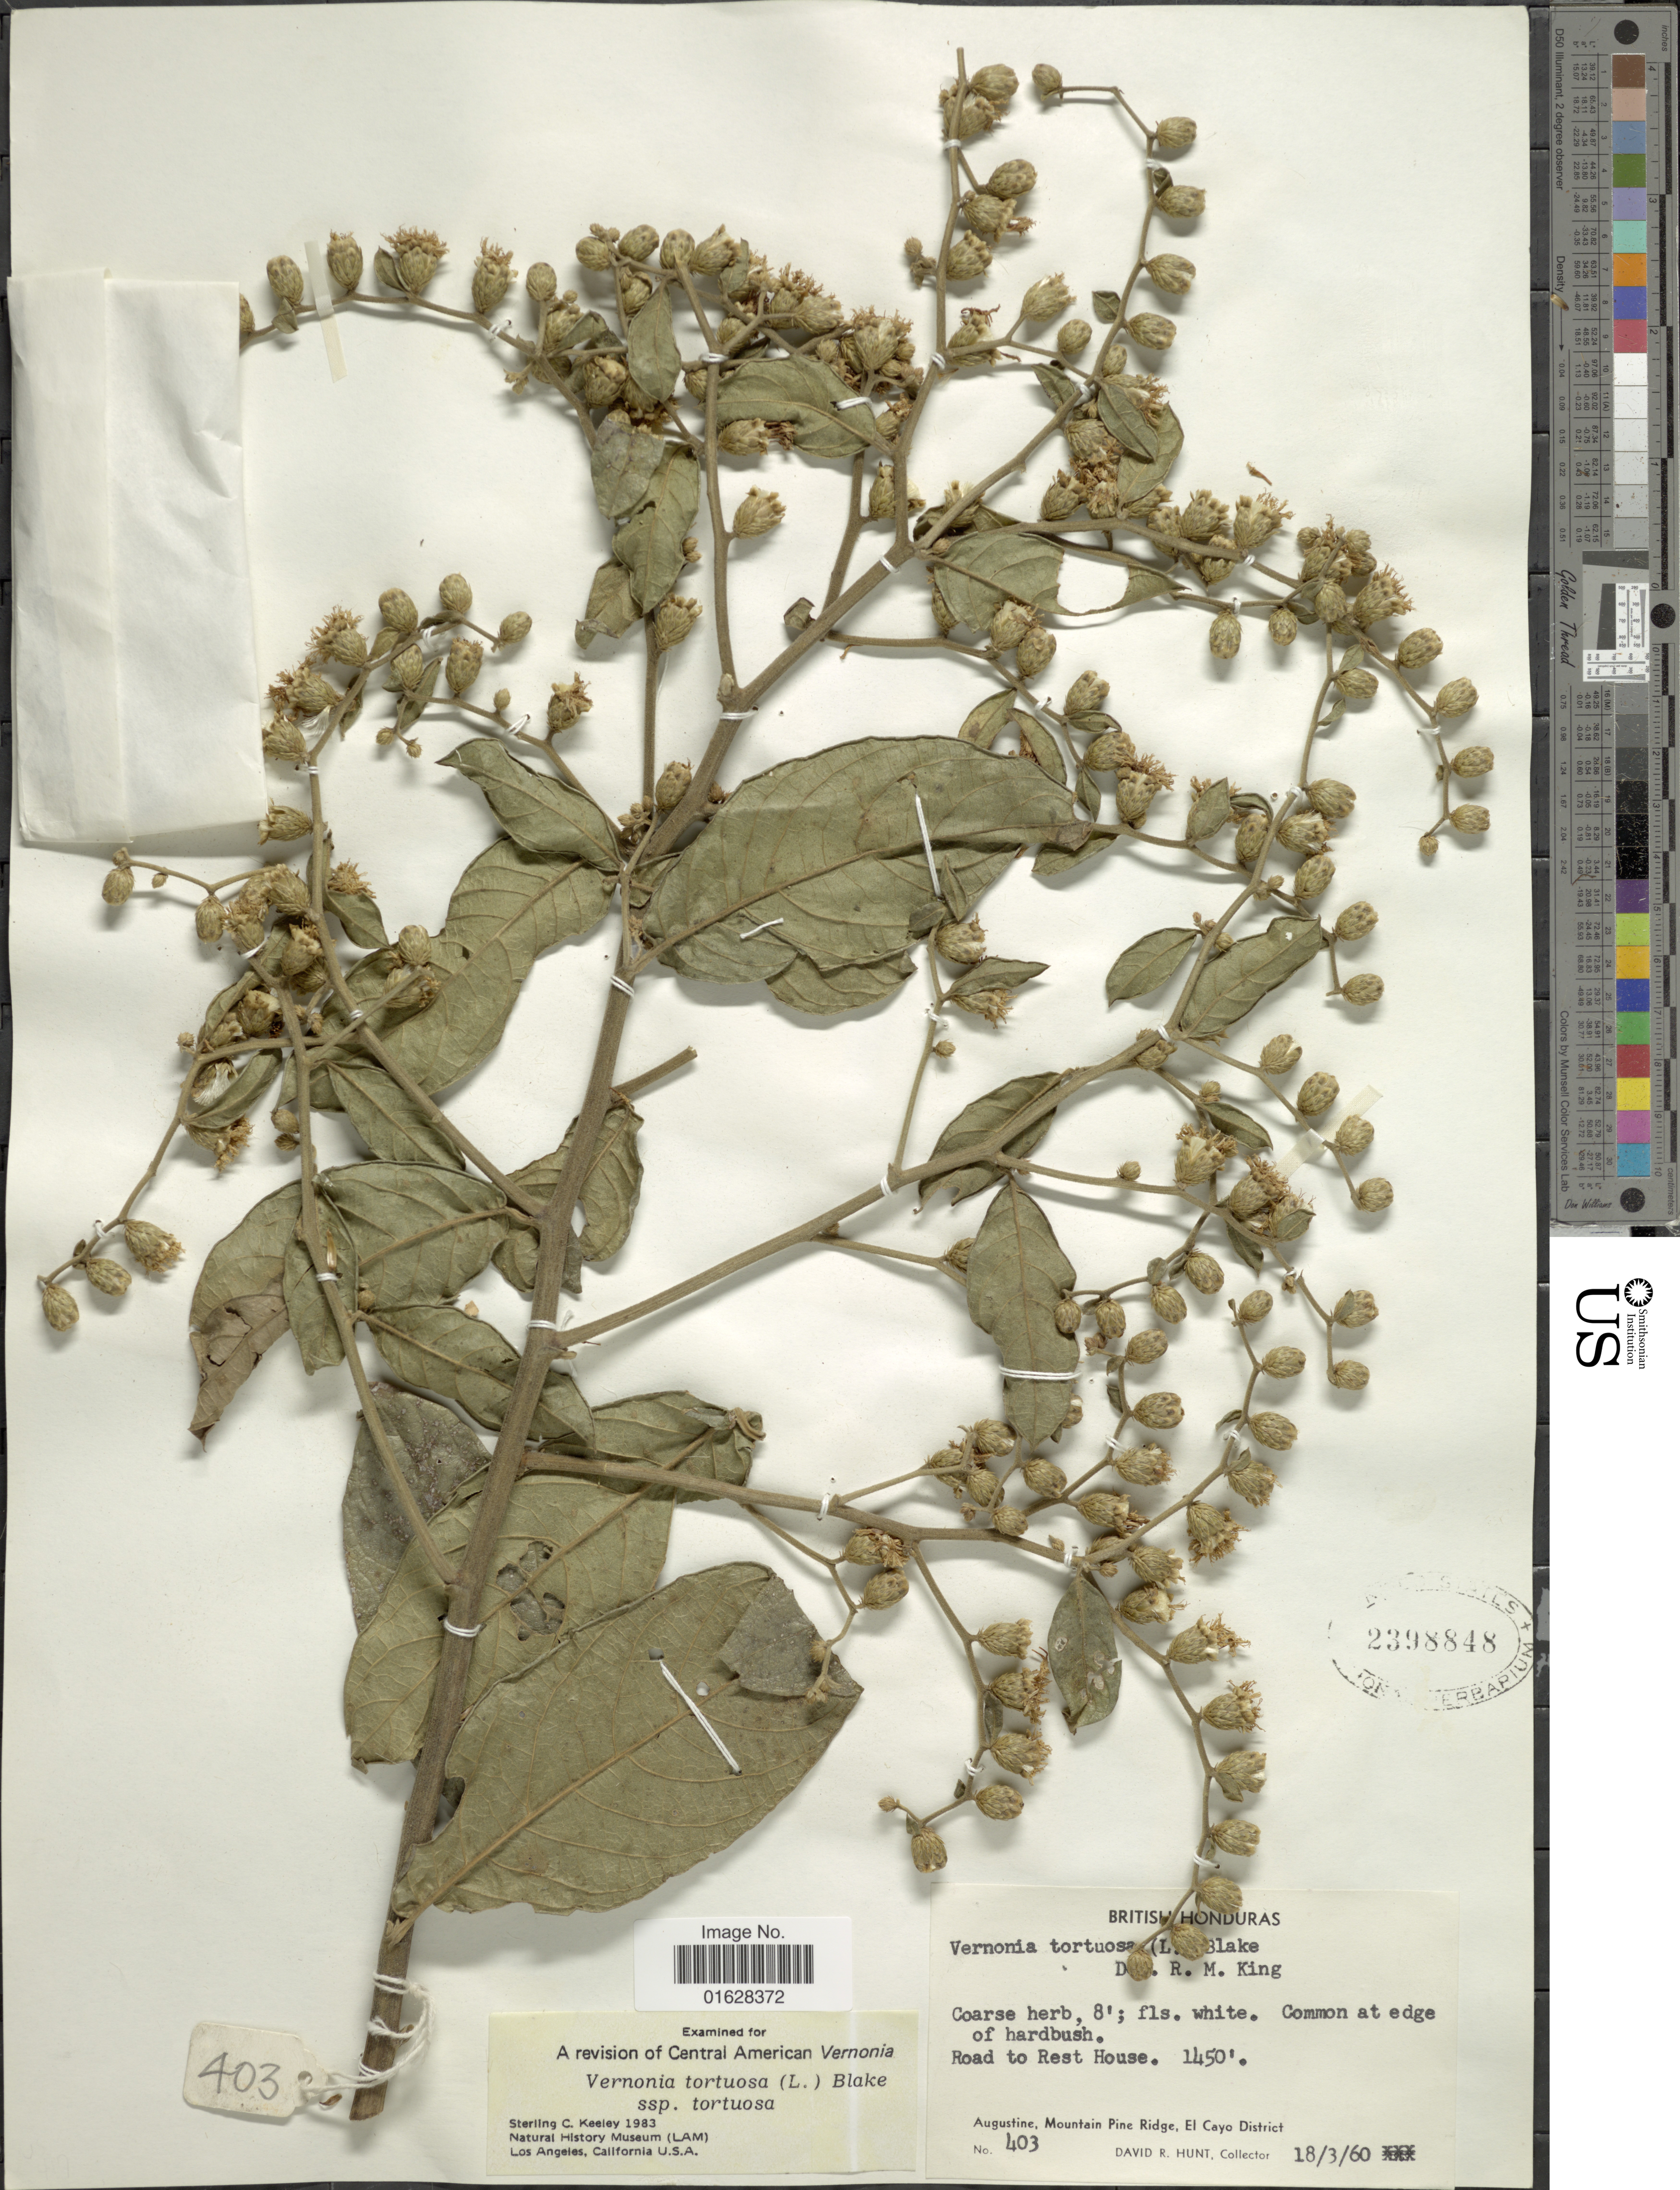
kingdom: Plantae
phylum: Tracheophyta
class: Magnoliopsida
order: Asterales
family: Asteraceae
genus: Lepidaploa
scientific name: Lepidaploa tortuosa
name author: (L.) H. Rob.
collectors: D. R. Hunt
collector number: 403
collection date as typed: Transcribed d/m/y: 18/3/60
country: Belize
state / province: Cayo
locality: British Honduras, Road to Rest House, Augustine, Mountain Pine Ridge, El Cayo District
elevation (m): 442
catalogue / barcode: US 2398848